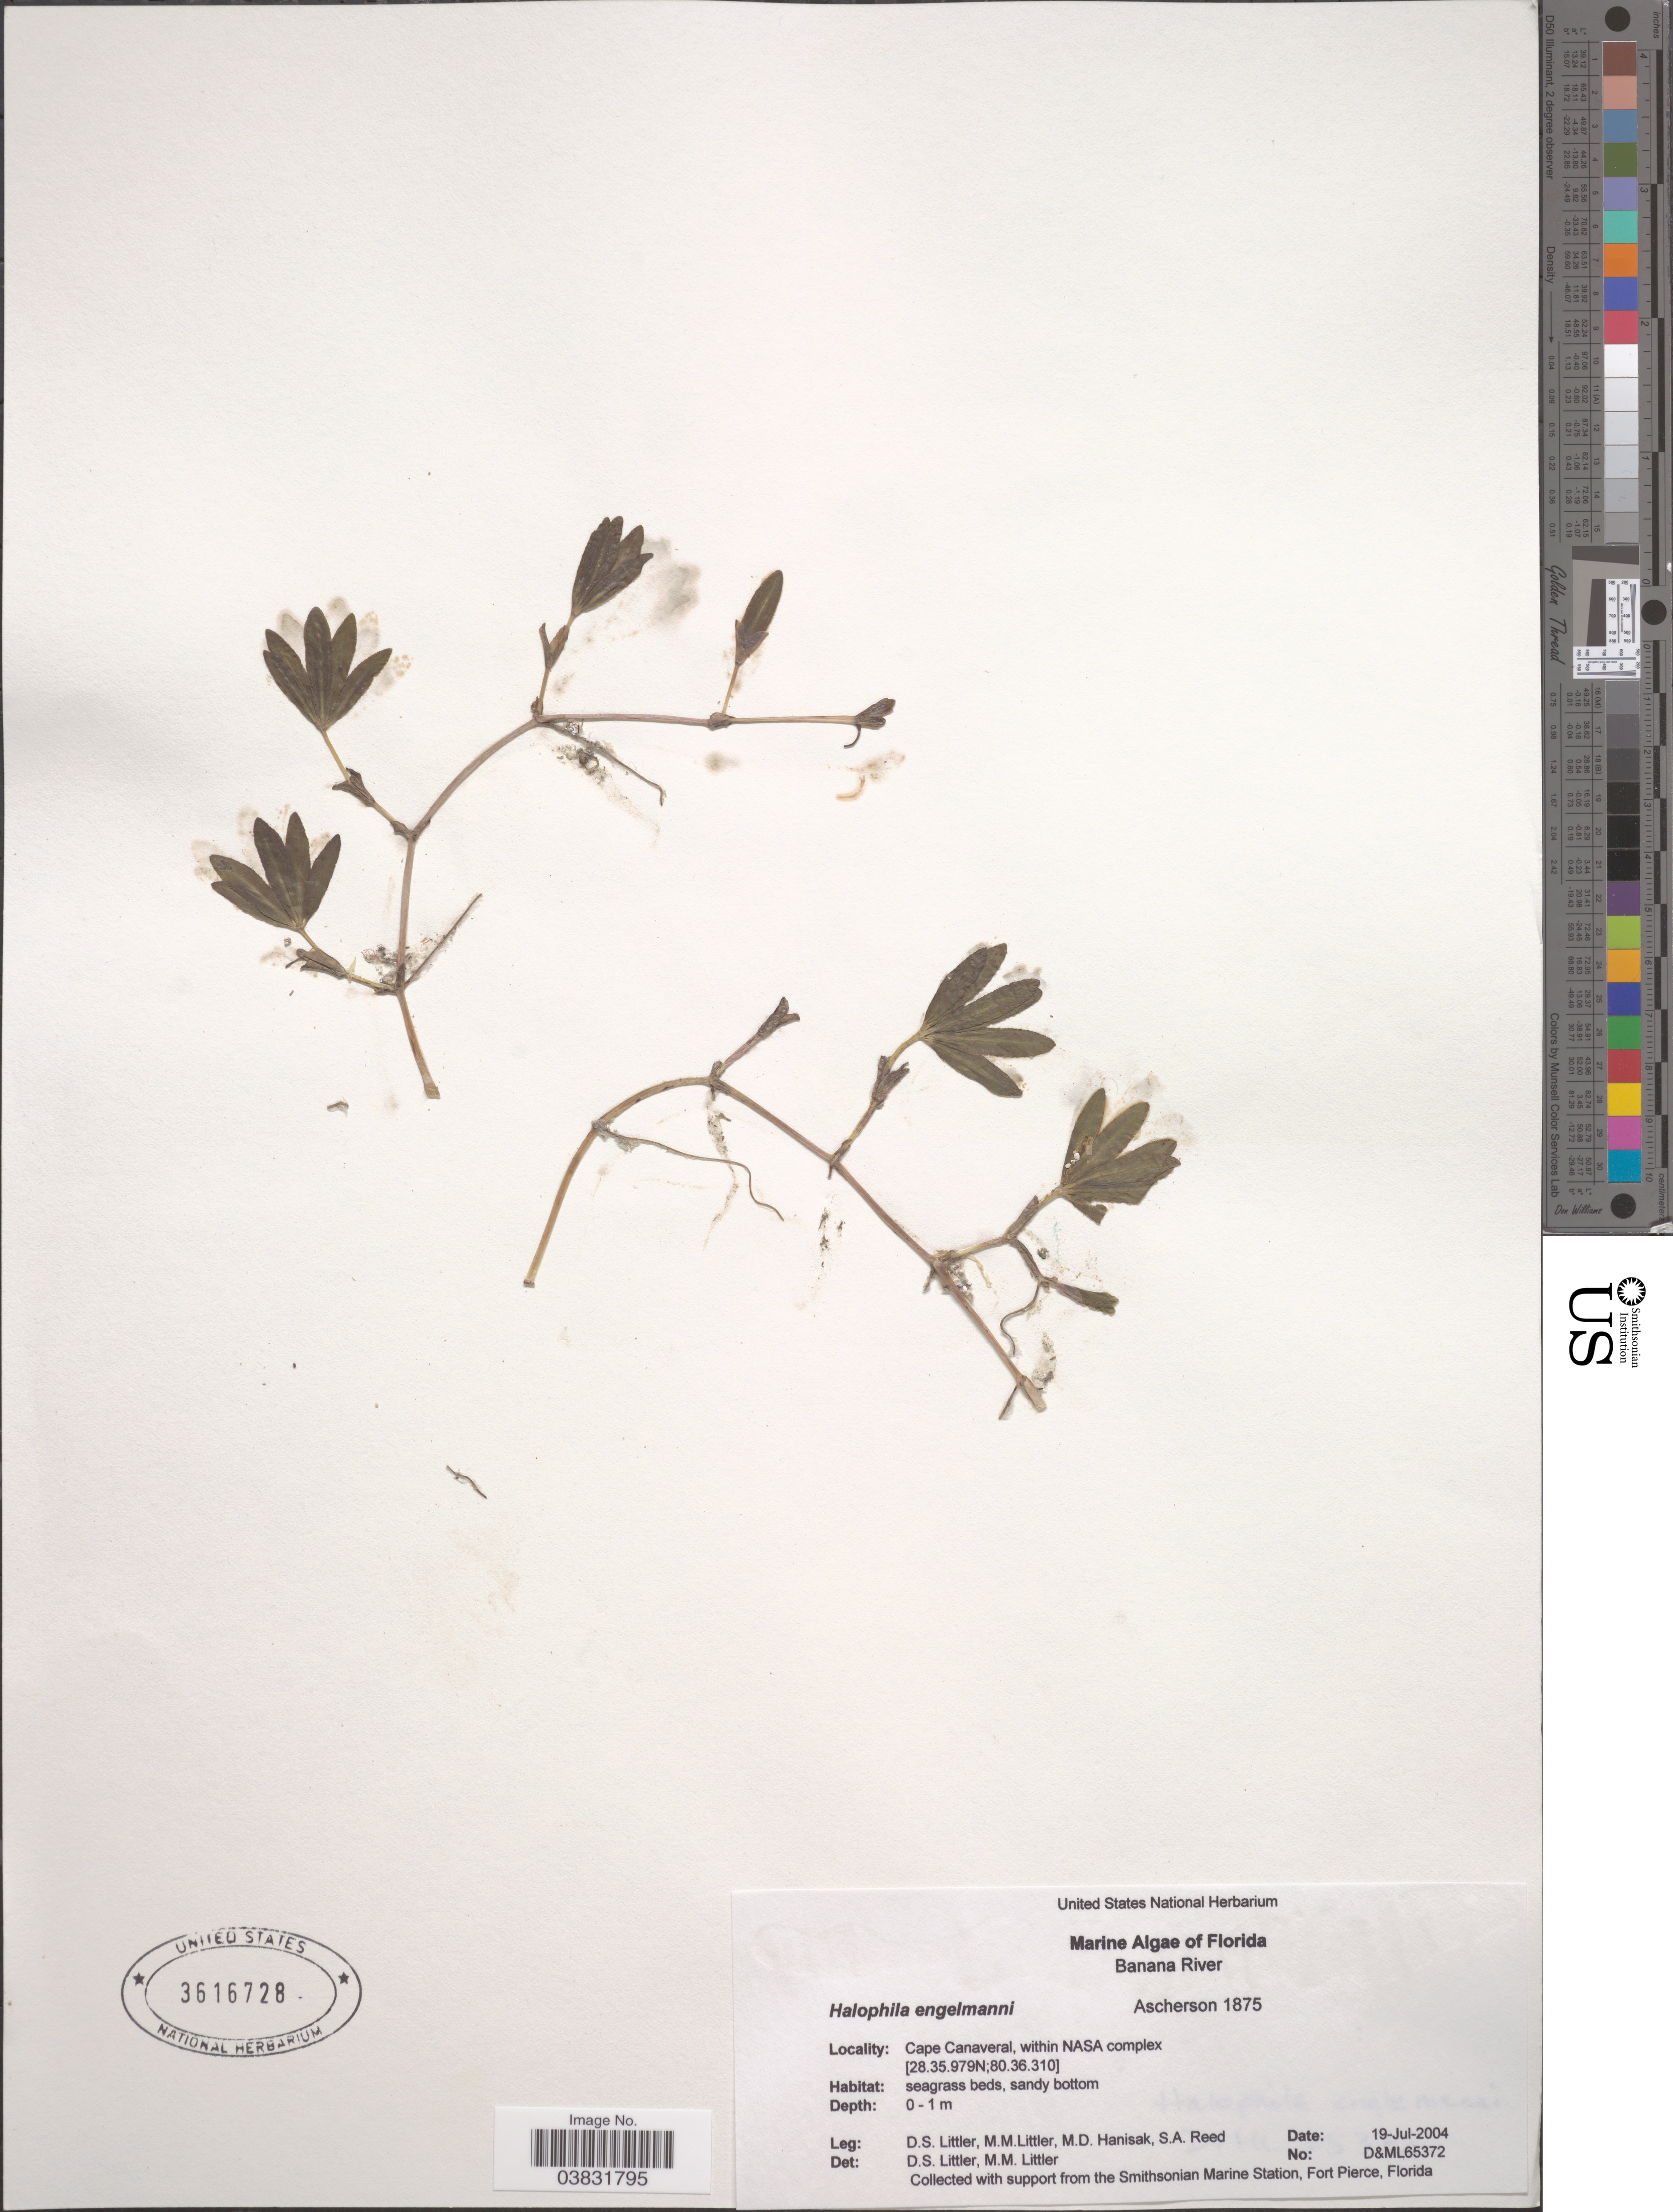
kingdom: Plantae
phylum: Tracheophyta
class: Liliopsida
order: Alismatales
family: Hydrocharitaceae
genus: Halophila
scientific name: Halophila engelmannii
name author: Asch.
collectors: D. S. Littler, M. Hanisak & S. Reed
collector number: D&ML65372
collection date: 2004-07-19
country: United States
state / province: Florida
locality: Banana River. Cape Canaveral, within NASA complex.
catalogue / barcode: US 3616728